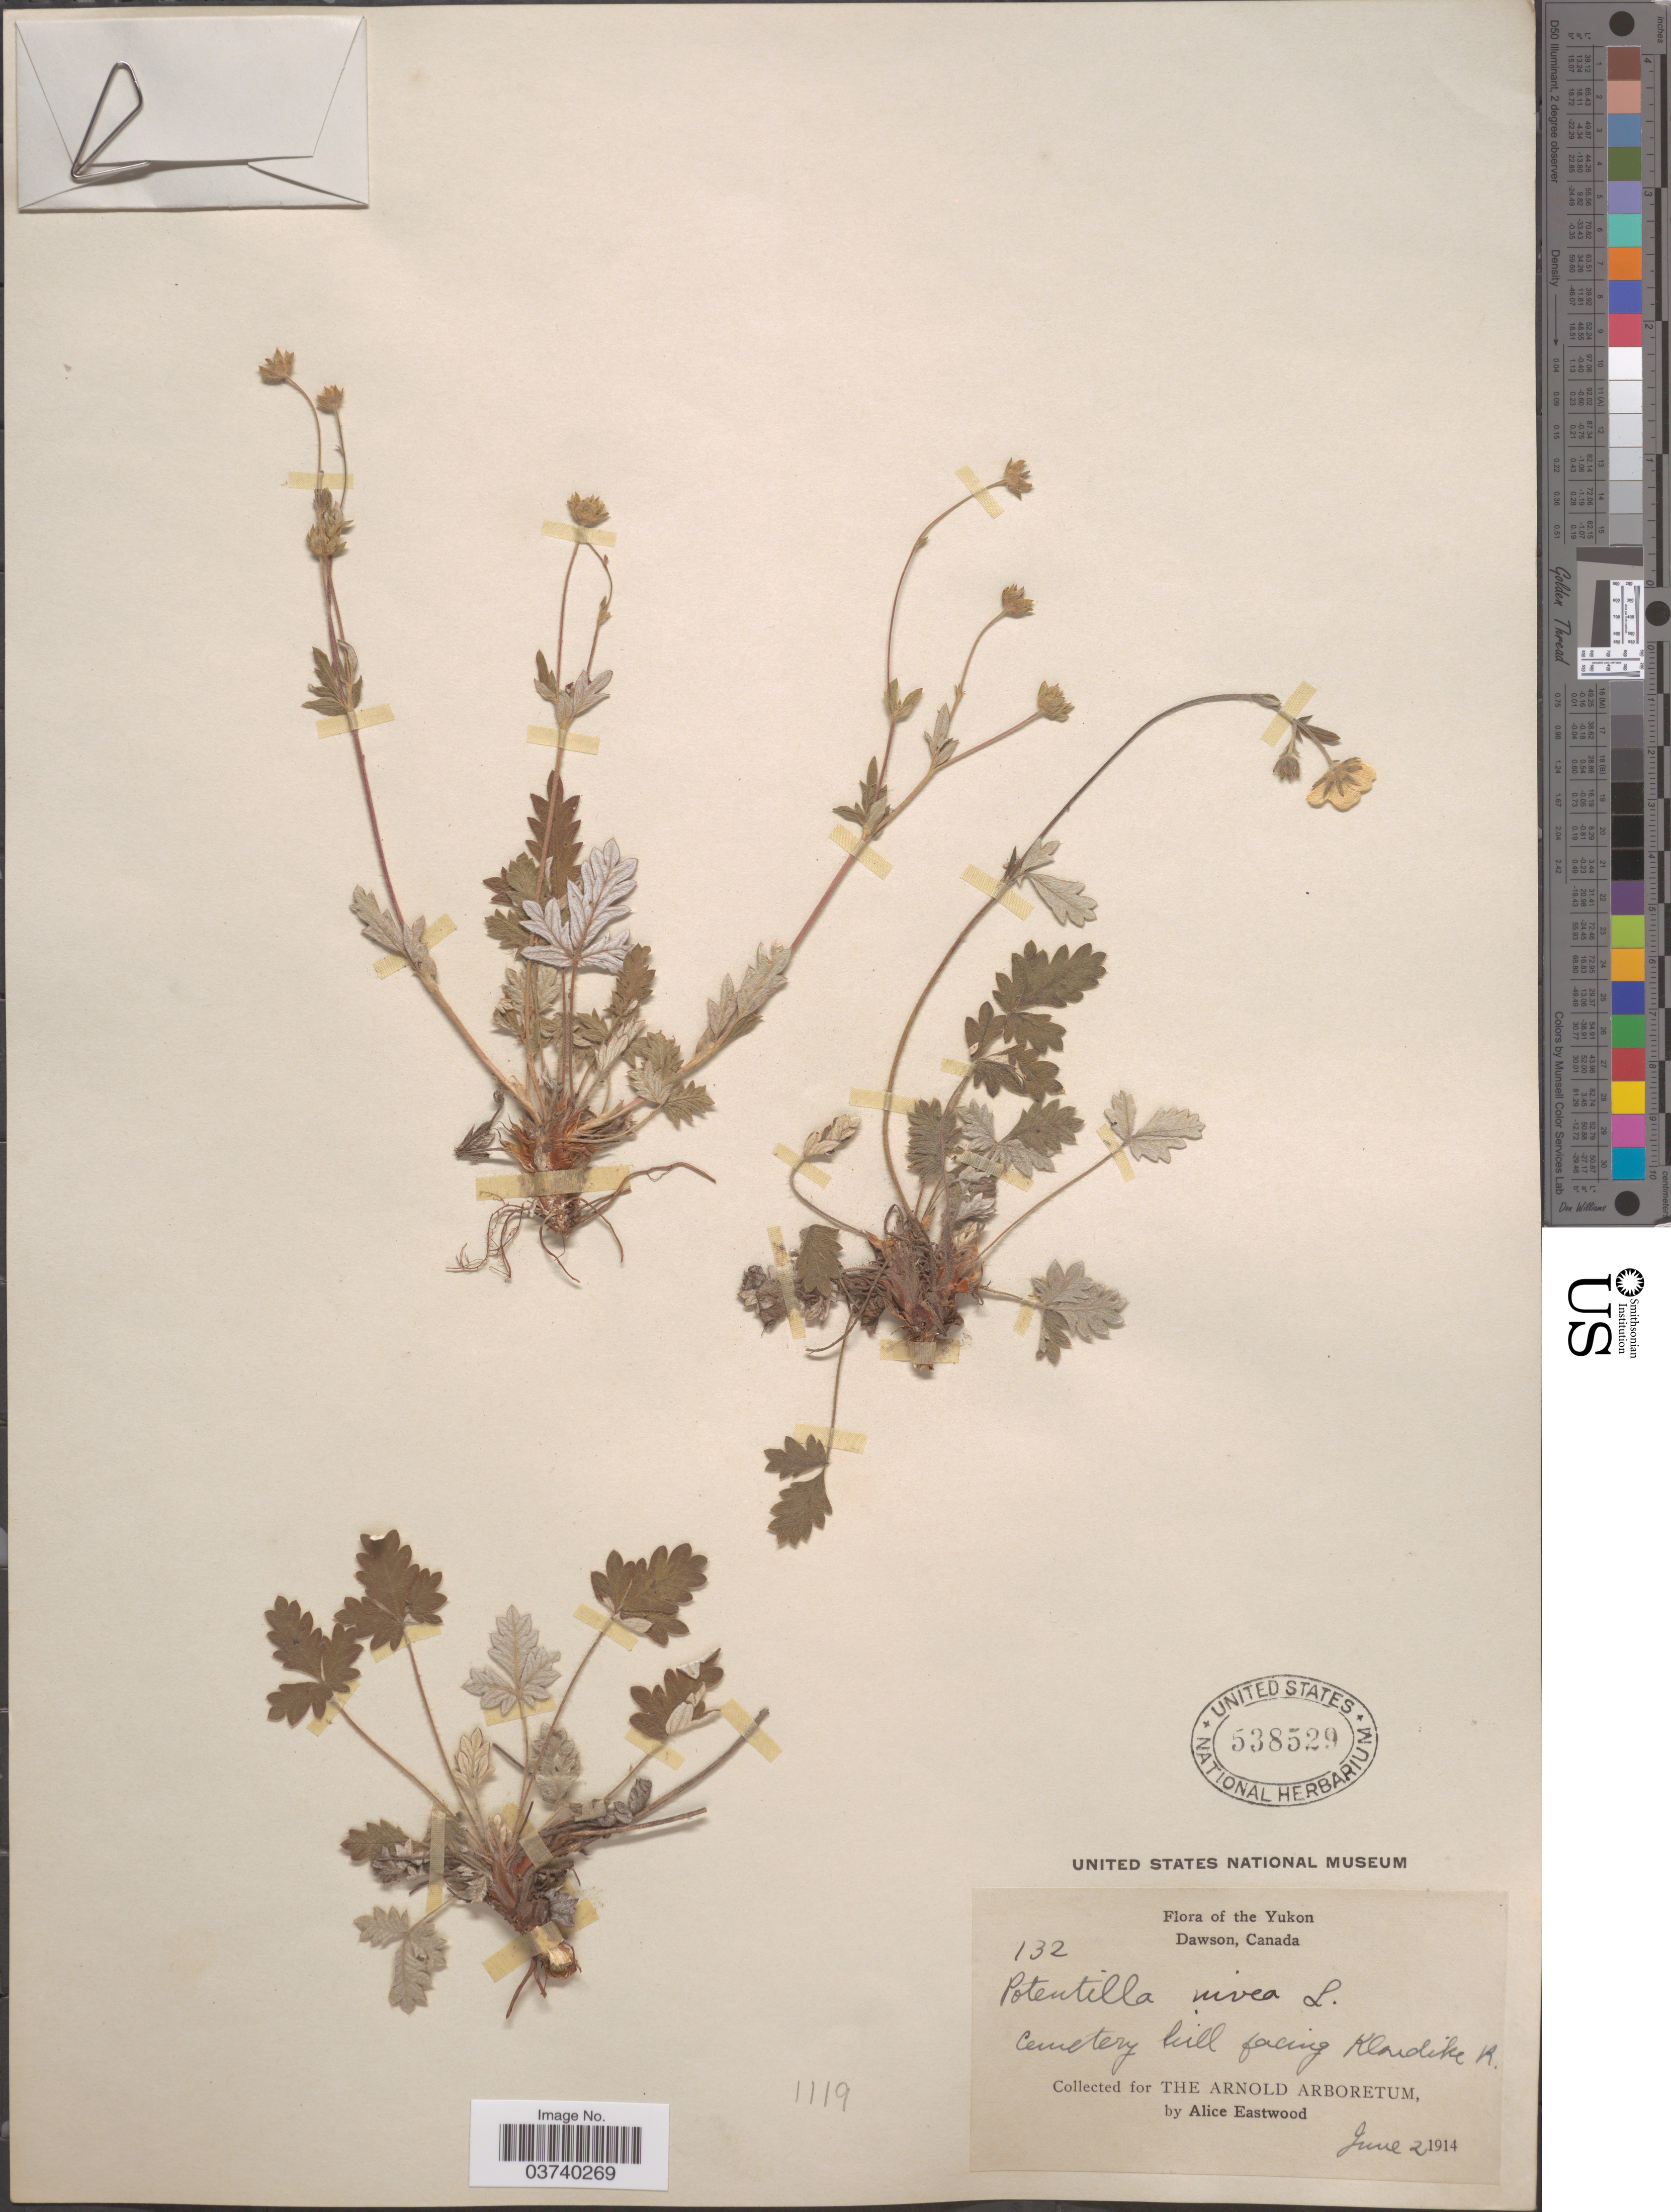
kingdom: Plantae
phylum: Tracheophyta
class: Magnoliopsida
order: Rosales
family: Rosaceae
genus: Potentilla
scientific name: Potentilla nivea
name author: L.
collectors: A. Eastwood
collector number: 132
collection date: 1914-06-02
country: Canada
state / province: Yukon Territory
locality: The Yukon. Dawson. Cemetery hill facing Klondike R.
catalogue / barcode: US 538529